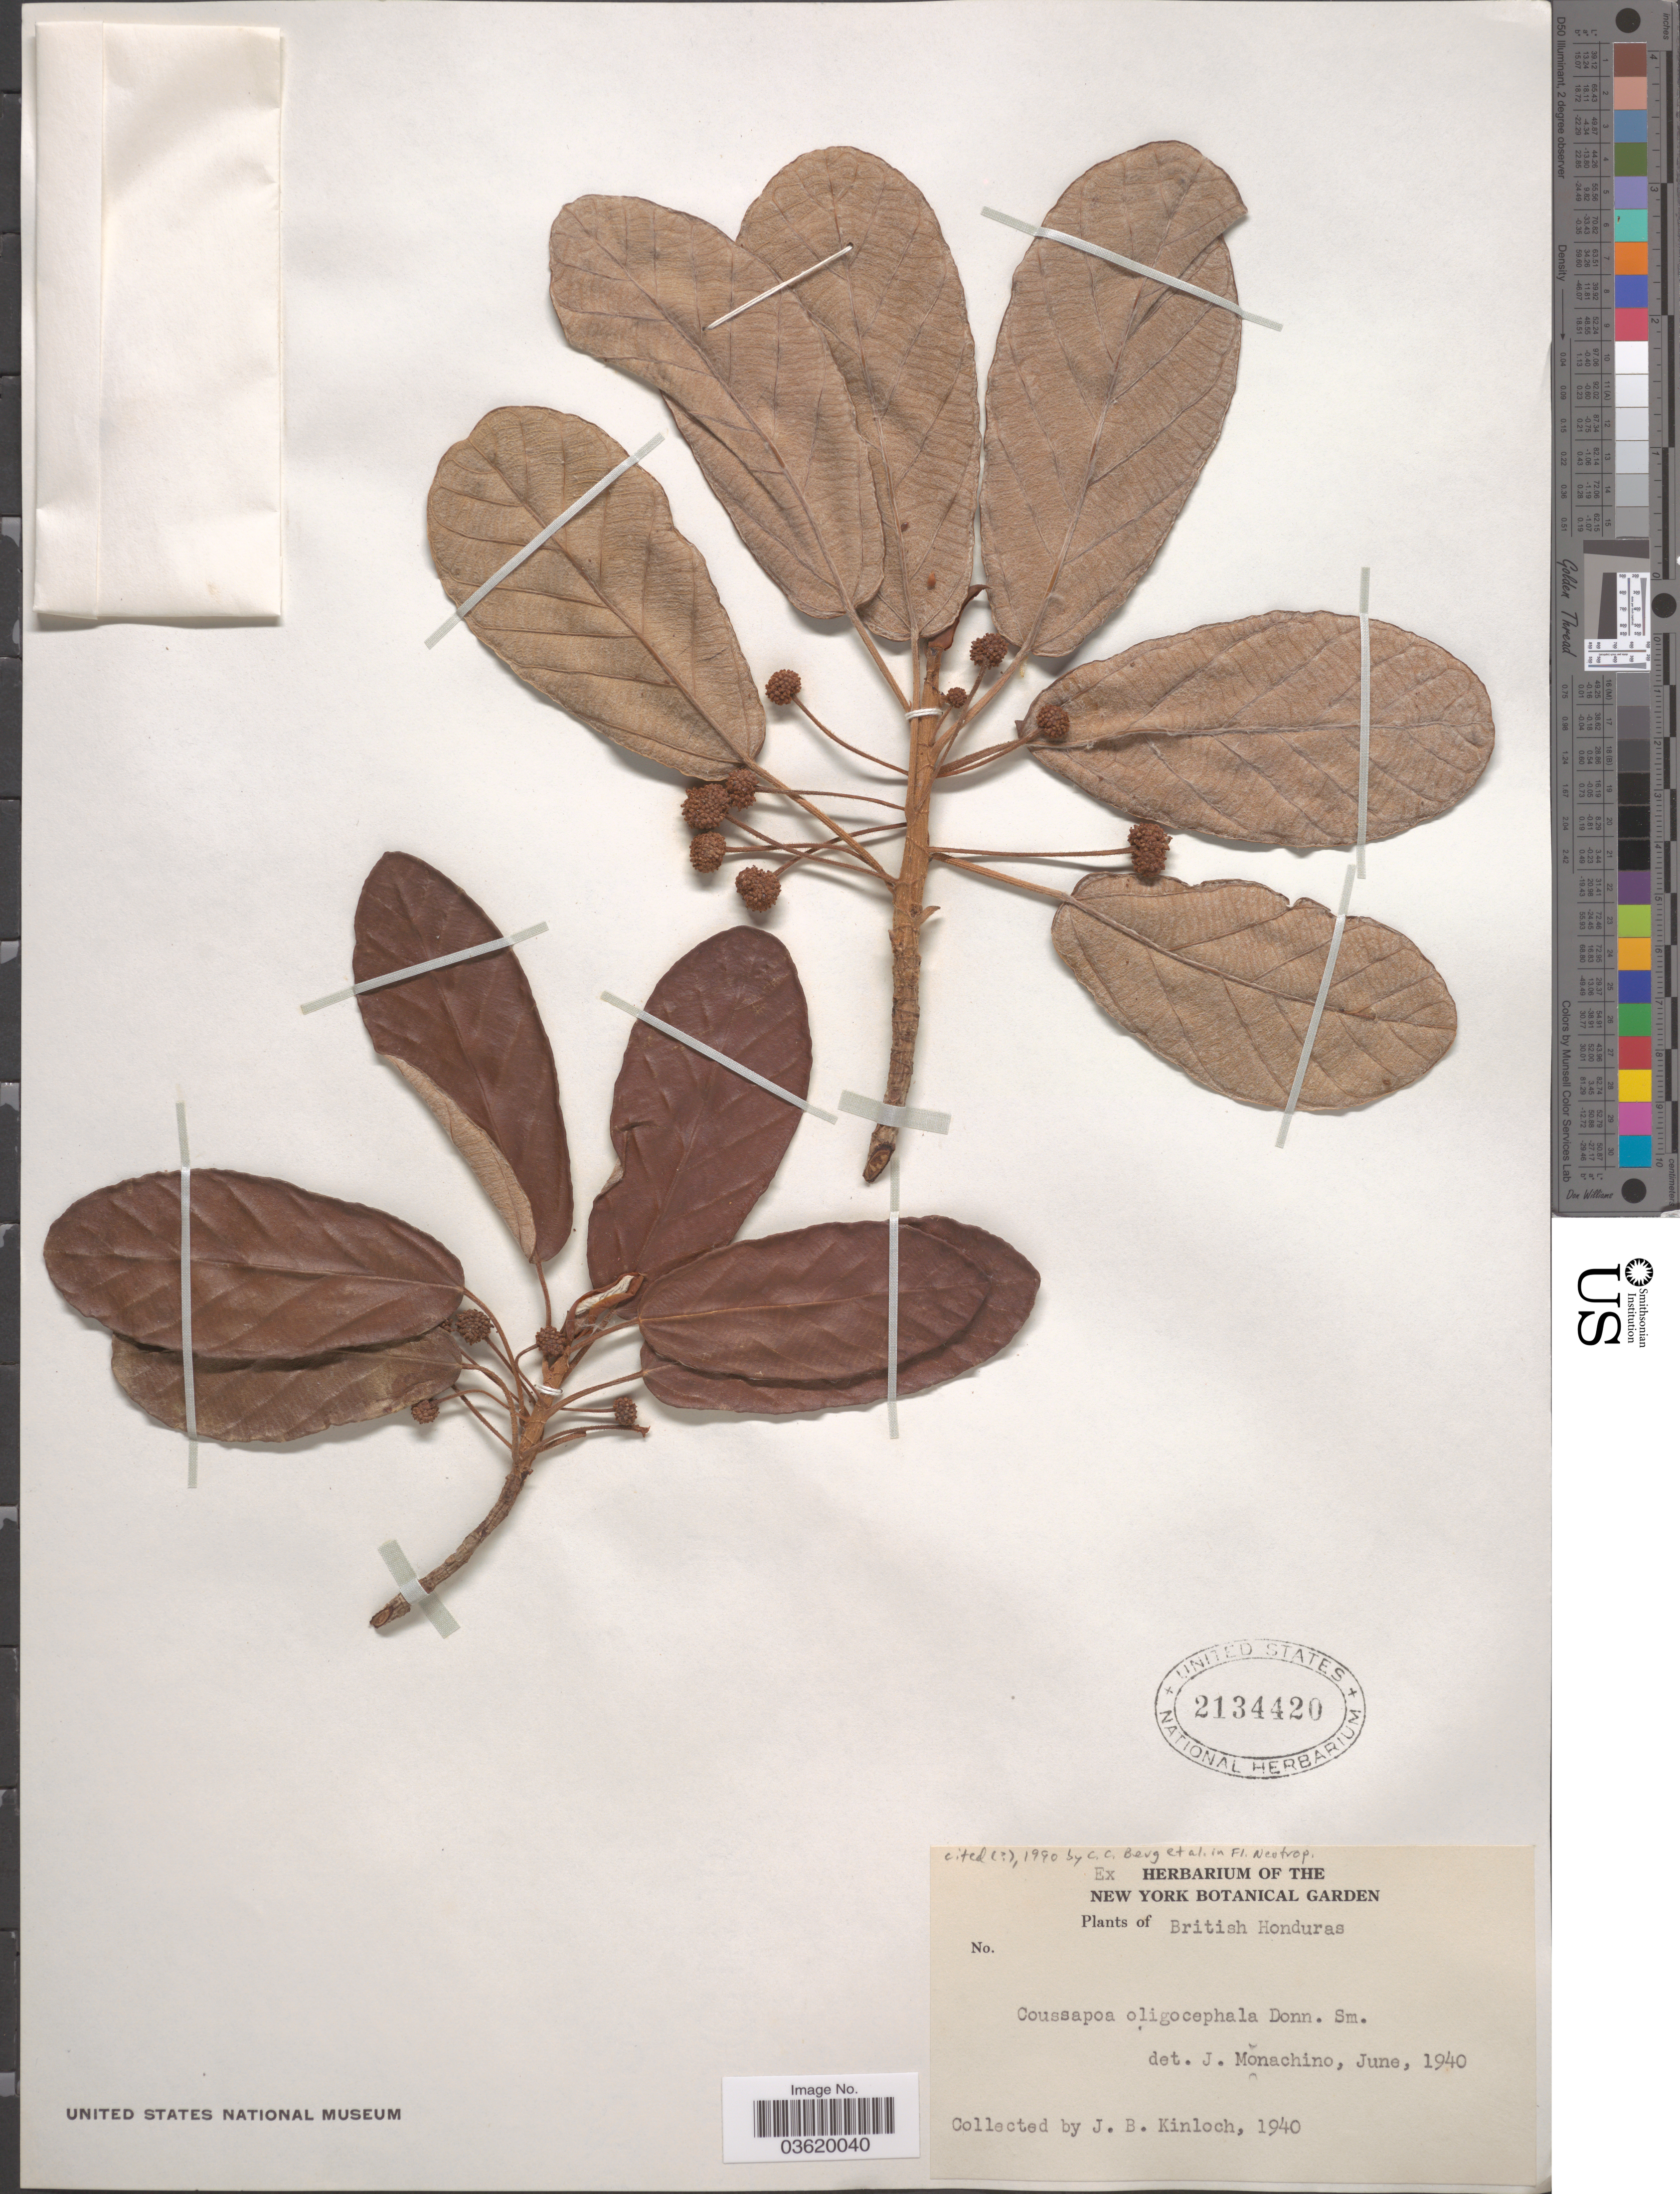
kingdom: Plantae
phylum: Tracheophyta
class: Magnoliopsida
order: Rosales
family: Urticaceae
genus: Coussapoa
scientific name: Coussapoa oligocephala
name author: Donn. Sm.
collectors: J. Kinloch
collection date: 1940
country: Belize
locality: British Honduras.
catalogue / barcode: US 2134420